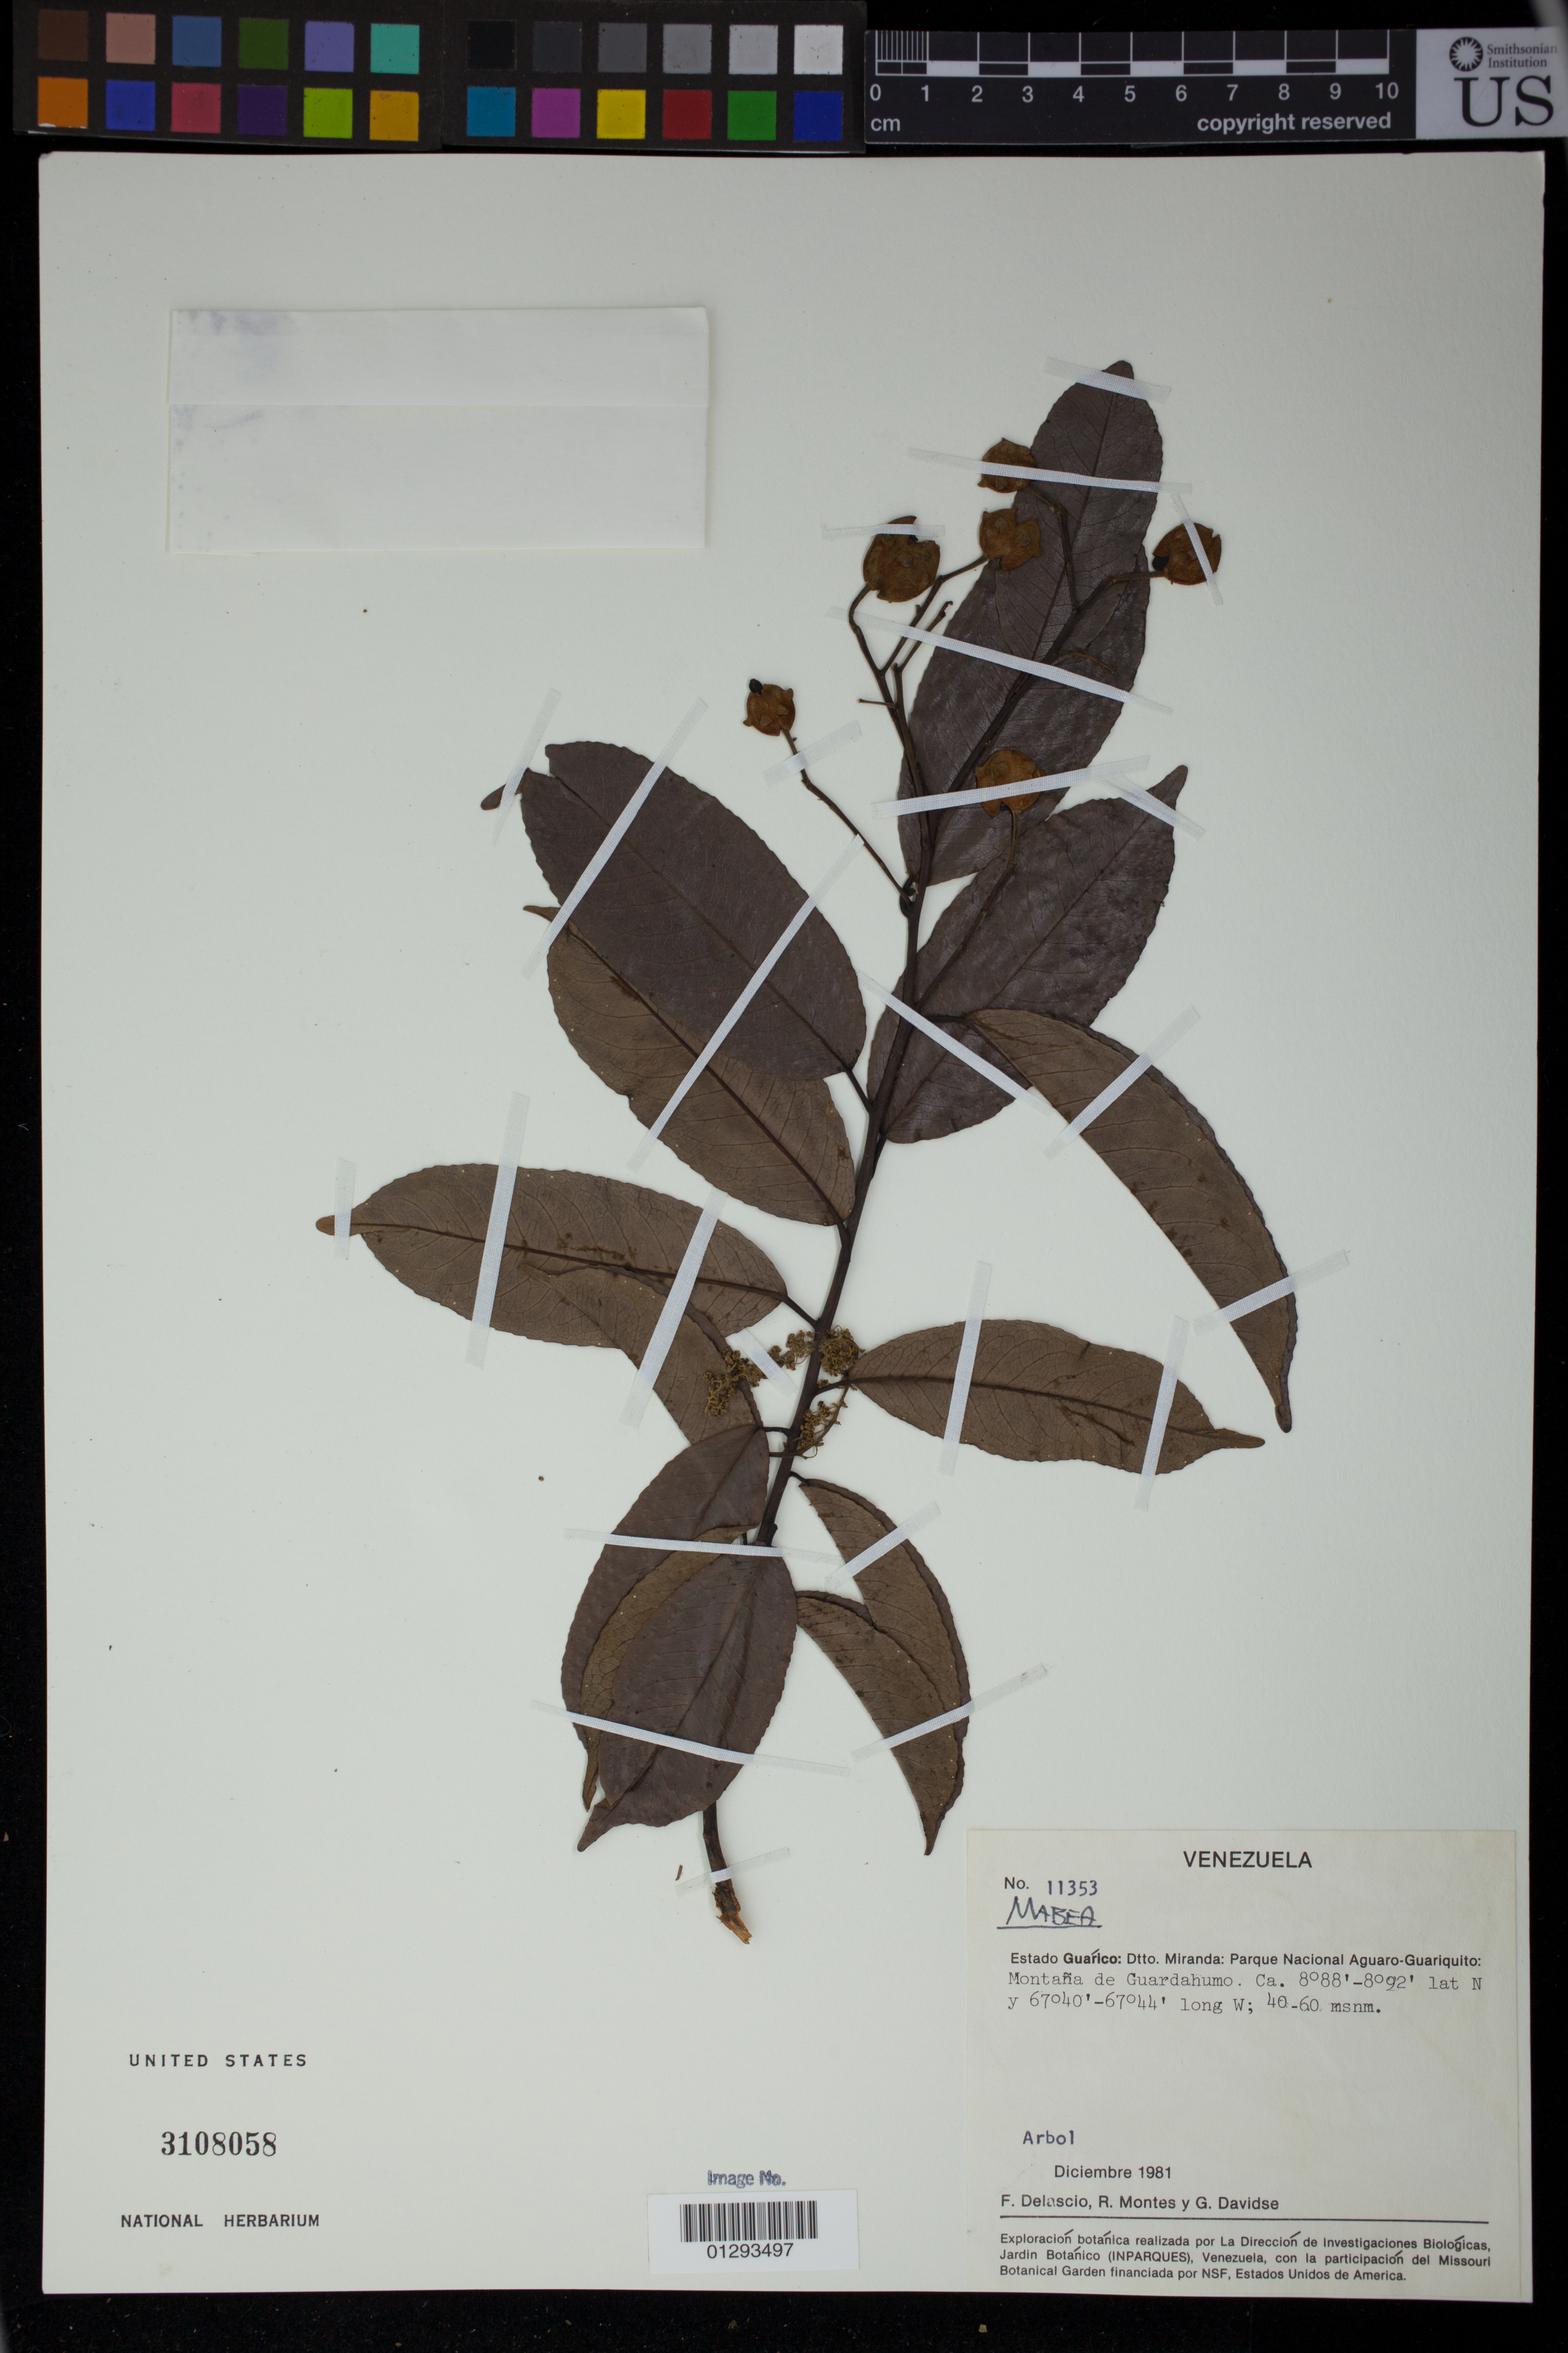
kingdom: Plantae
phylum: Tracheophyta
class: Magnoliopsida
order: Malpighiales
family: Euphorbiaceae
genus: Mabea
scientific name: Mabea sp.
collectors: F. Delascio C., R. Montes & G. Davidse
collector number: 11353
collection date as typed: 1981-12-??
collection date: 1981-12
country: Venezuela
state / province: Guárico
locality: Dtto. Miranda: Parque Nacional Aguaro-Guariquito. Montana de Guardahumo.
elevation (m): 40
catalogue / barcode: US 3108058